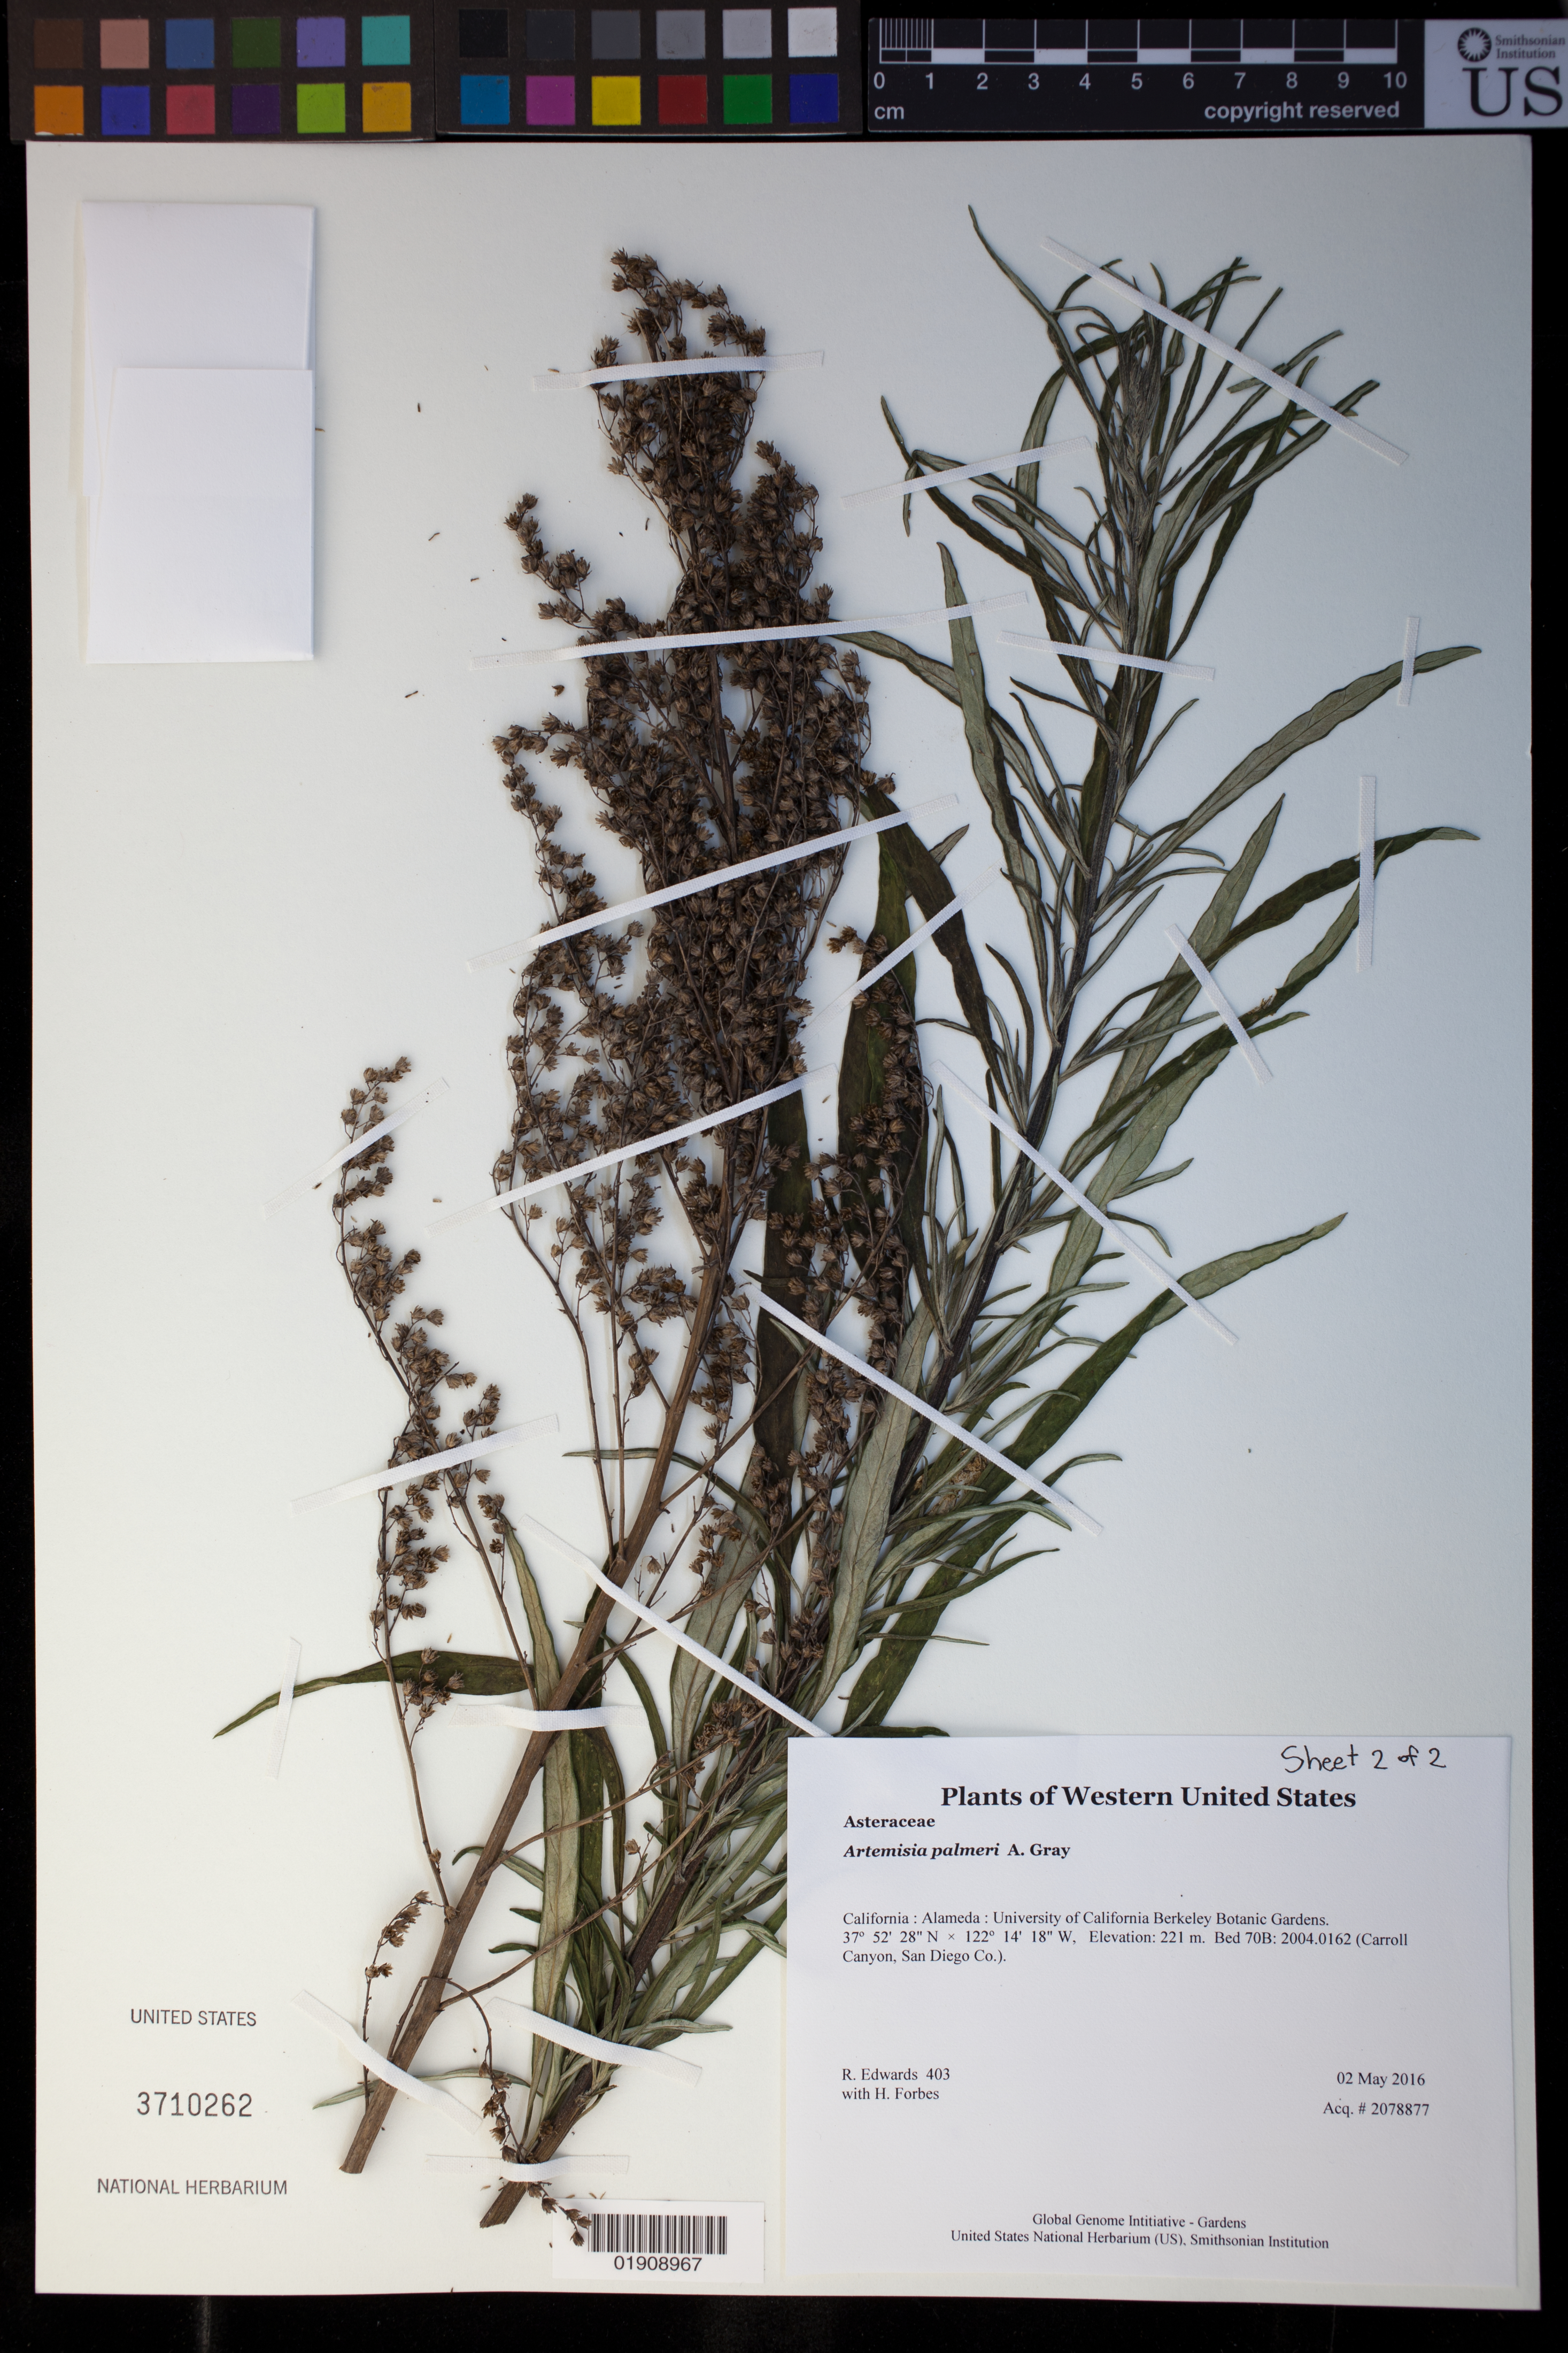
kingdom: Plantae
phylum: Tracheophyta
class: Magnoliopsida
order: Asterales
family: Asteraceae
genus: Artemisia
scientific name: Artemisia palmeri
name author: A. Gray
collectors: H. Forbes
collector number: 403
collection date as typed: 2 May 2016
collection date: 2016-05-02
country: United States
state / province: California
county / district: Alameda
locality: University of California Berkeley Botanic Gardens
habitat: Bed 70B: 2004.0162 (Carroll Canyon, San Diego Co.)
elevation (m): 221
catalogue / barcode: US 3710262